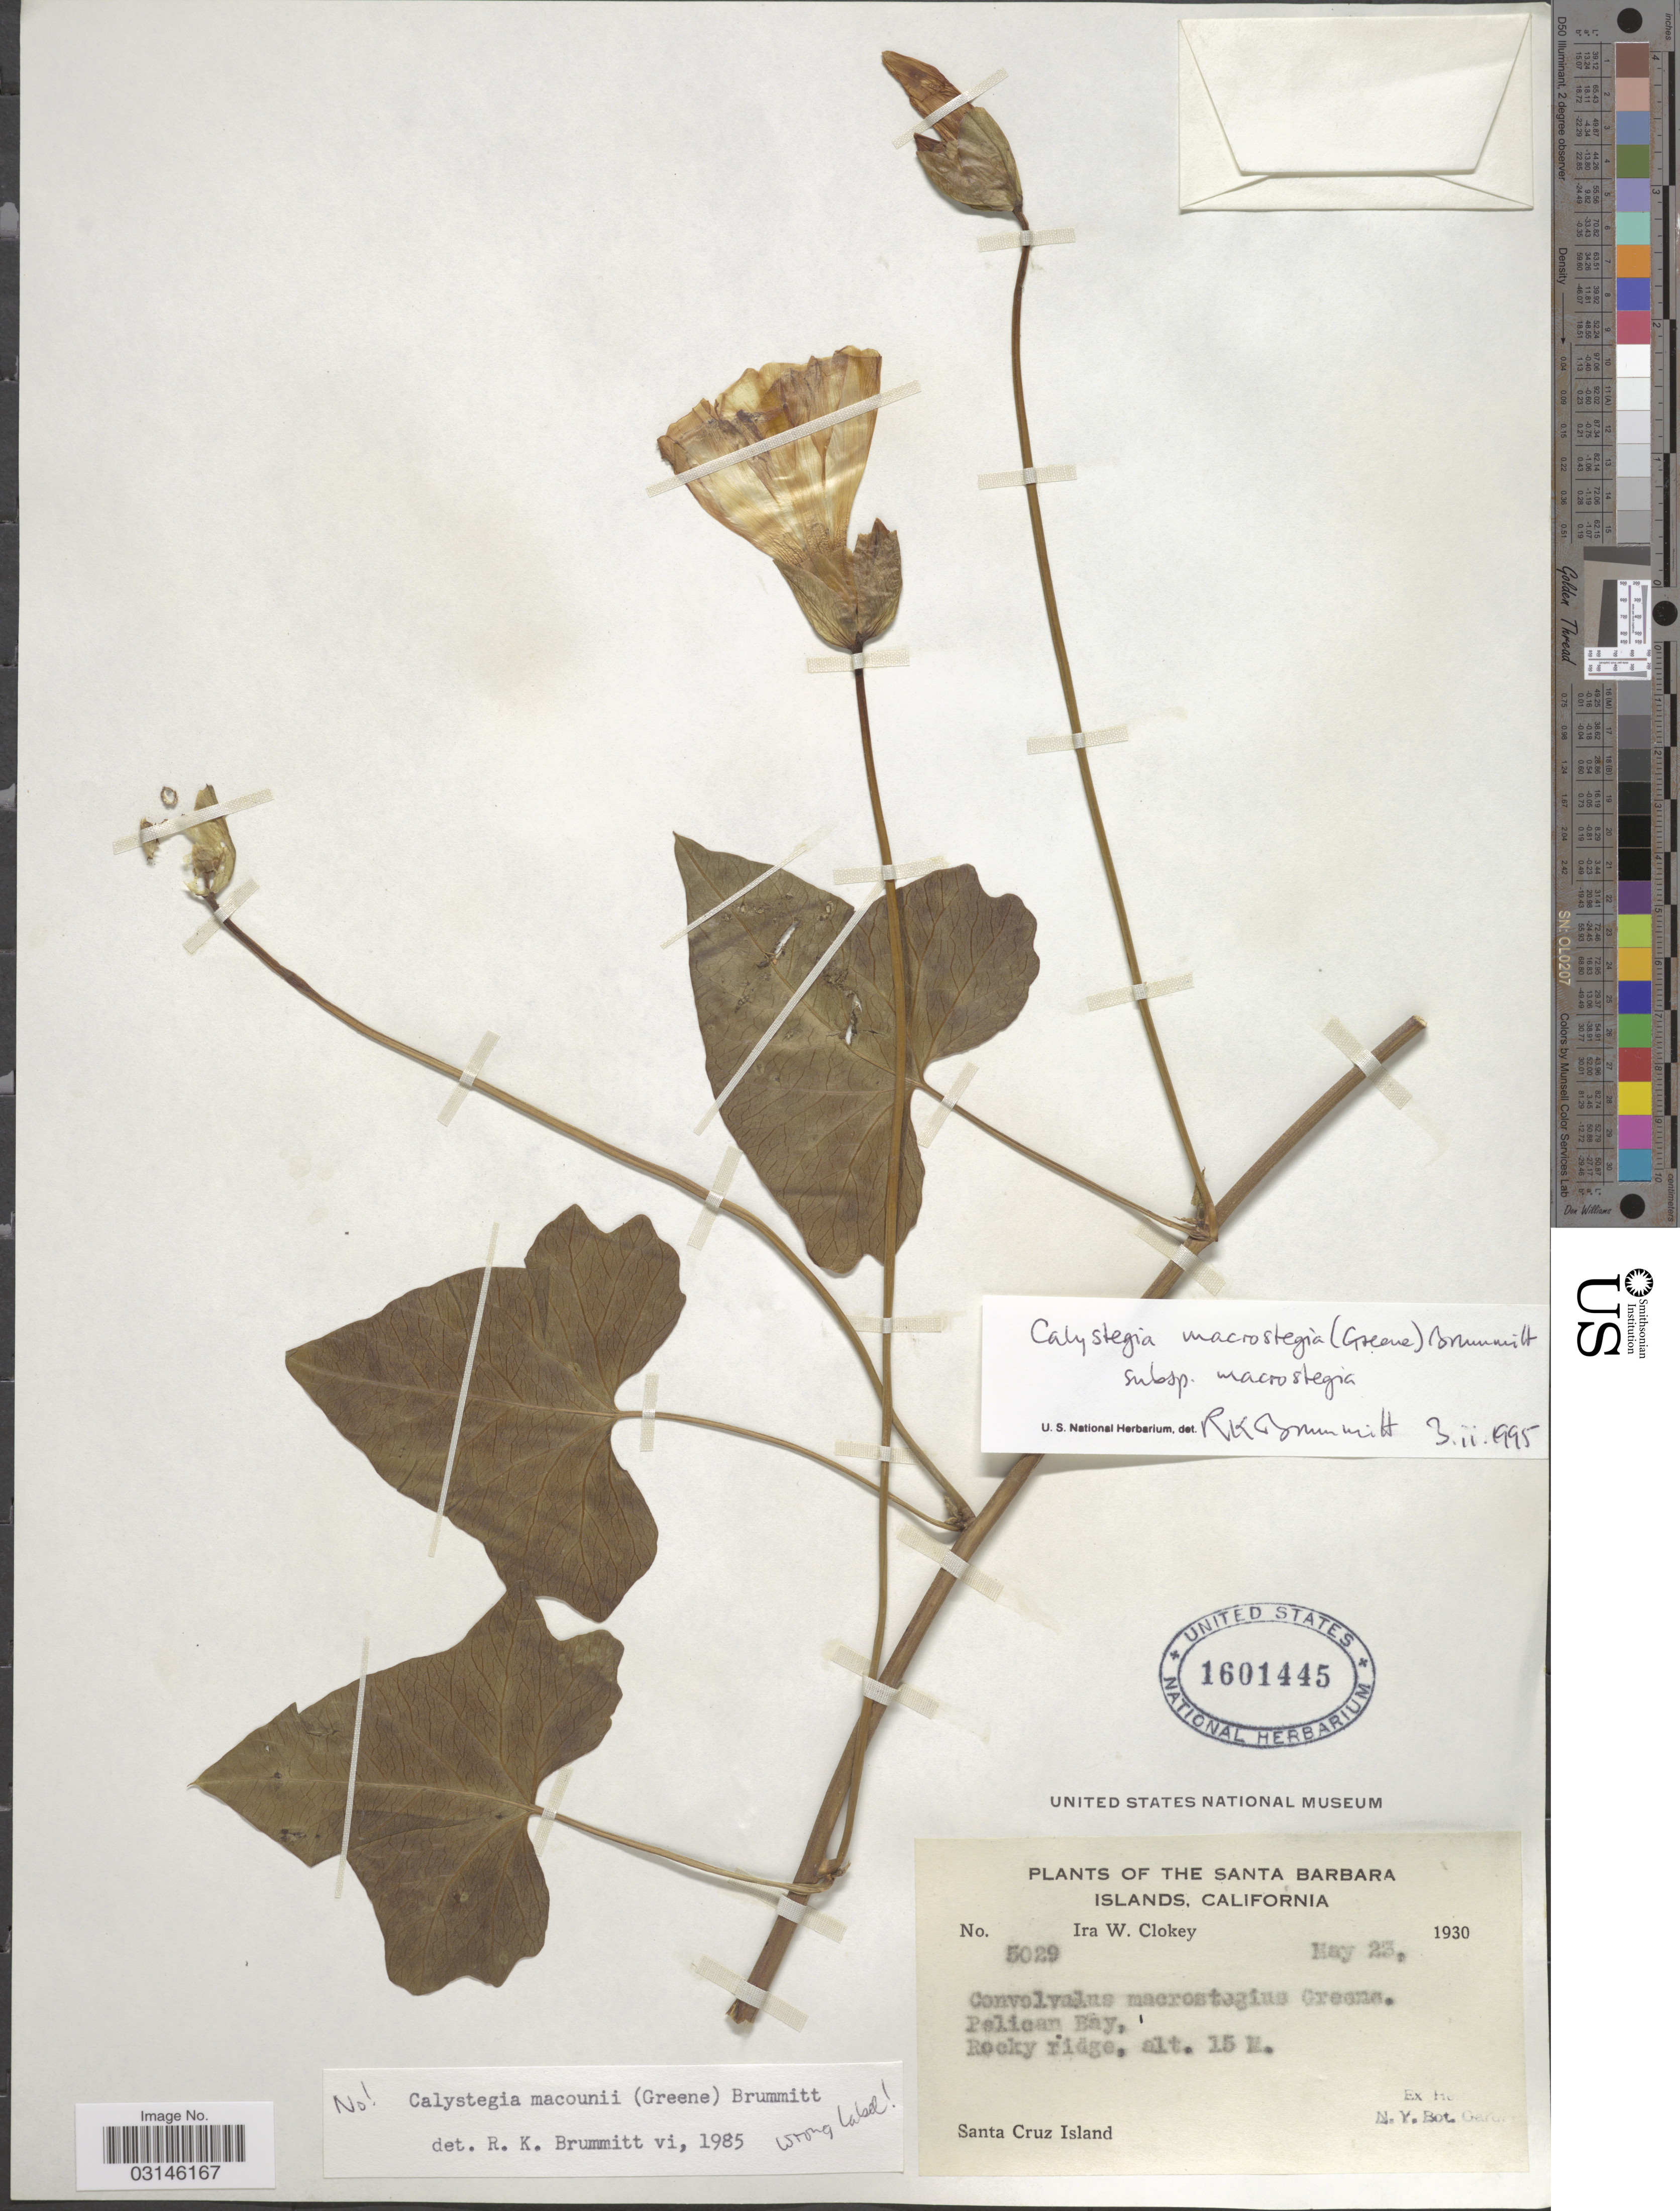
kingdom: Plantae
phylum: Tracheophyta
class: Magnoliopsida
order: Solanales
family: Convolvulaceae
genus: Calystegia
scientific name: Calystegia macrostegia subsp. macrostegia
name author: (Greene) Brummitt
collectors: I. W. Clokey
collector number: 5029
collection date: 1930-05-23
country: United States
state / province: California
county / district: Santa Barbara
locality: The Santa Barbara Islands, Pelican Bay, Rocky ridge, Santa Cruz Island.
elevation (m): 15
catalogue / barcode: US 1601445